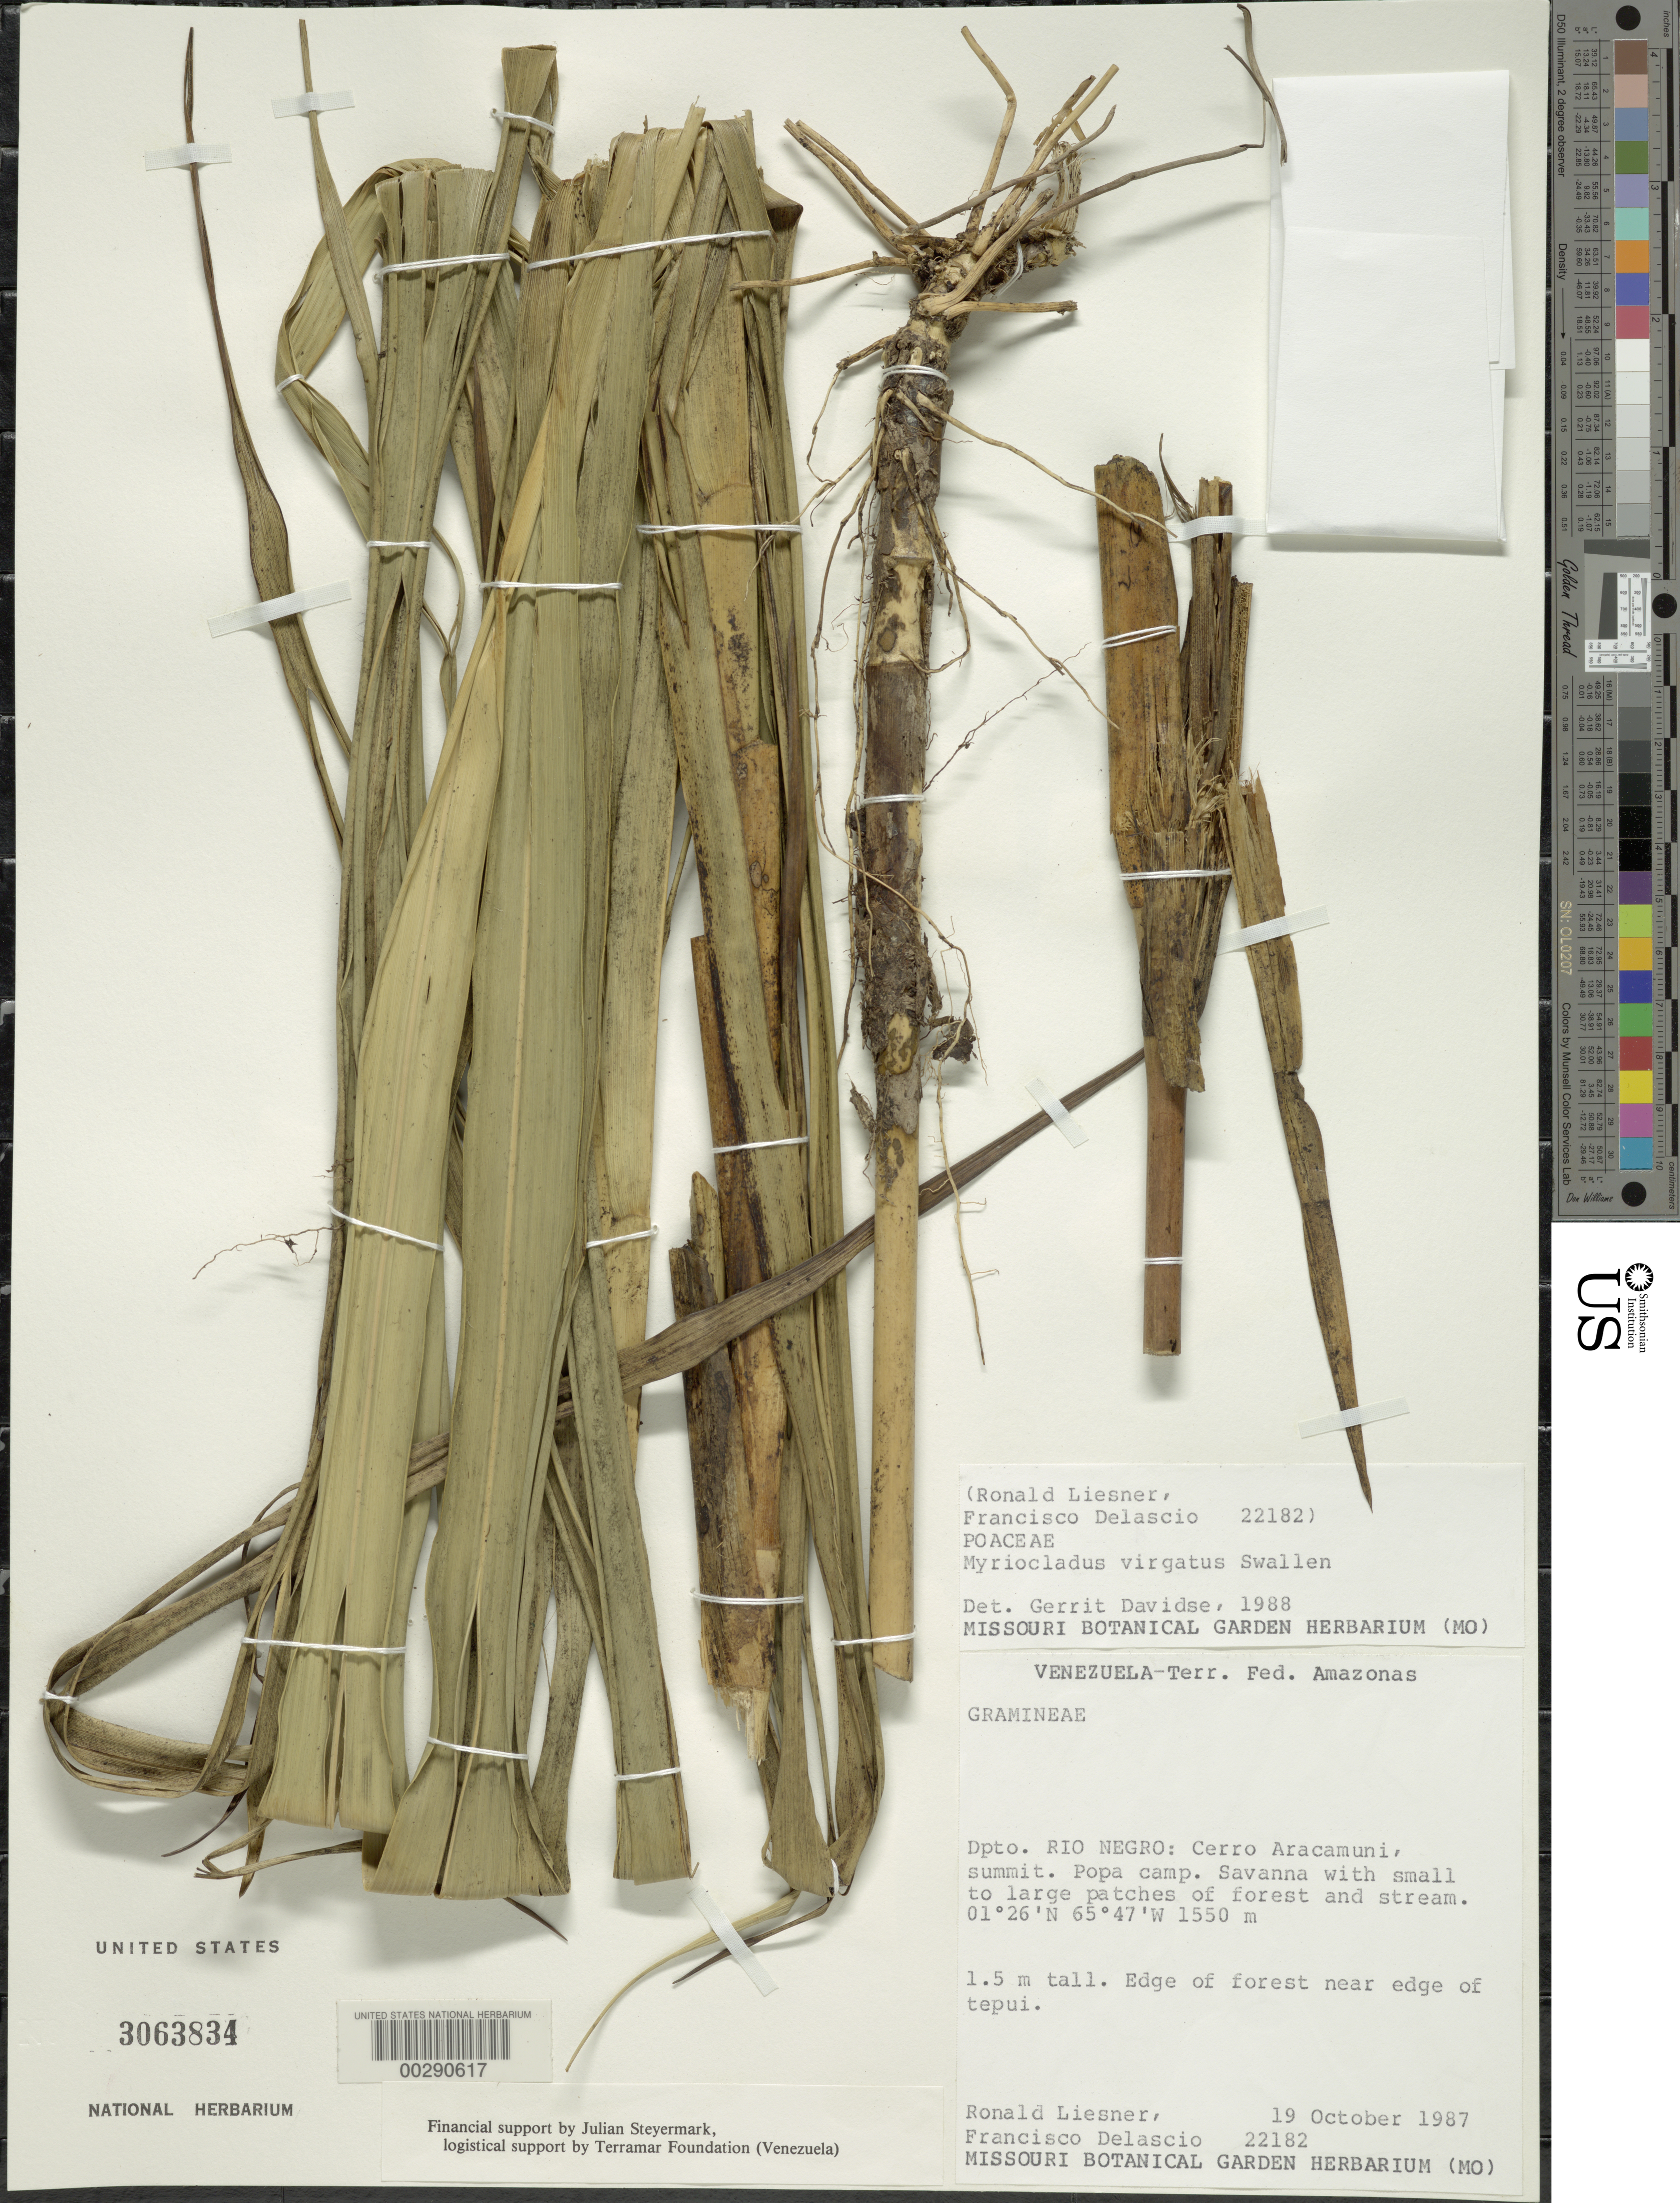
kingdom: Plantae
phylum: Tracheophyta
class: Liliopsida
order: Poales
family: Poaceae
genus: Myriocladus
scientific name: Myriocladus virgatus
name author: Swallen in Steyerm.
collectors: R. L. Liesner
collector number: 22182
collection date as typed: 19 Oct 1987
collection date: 1987-10-19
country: Venezuela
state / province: Amazonas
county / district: Rio Negro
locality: Cerro aracamuni, summit; popa camp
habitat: Savanna with small to large patches of forest and stream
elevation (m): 1550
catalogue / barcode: US 3063834